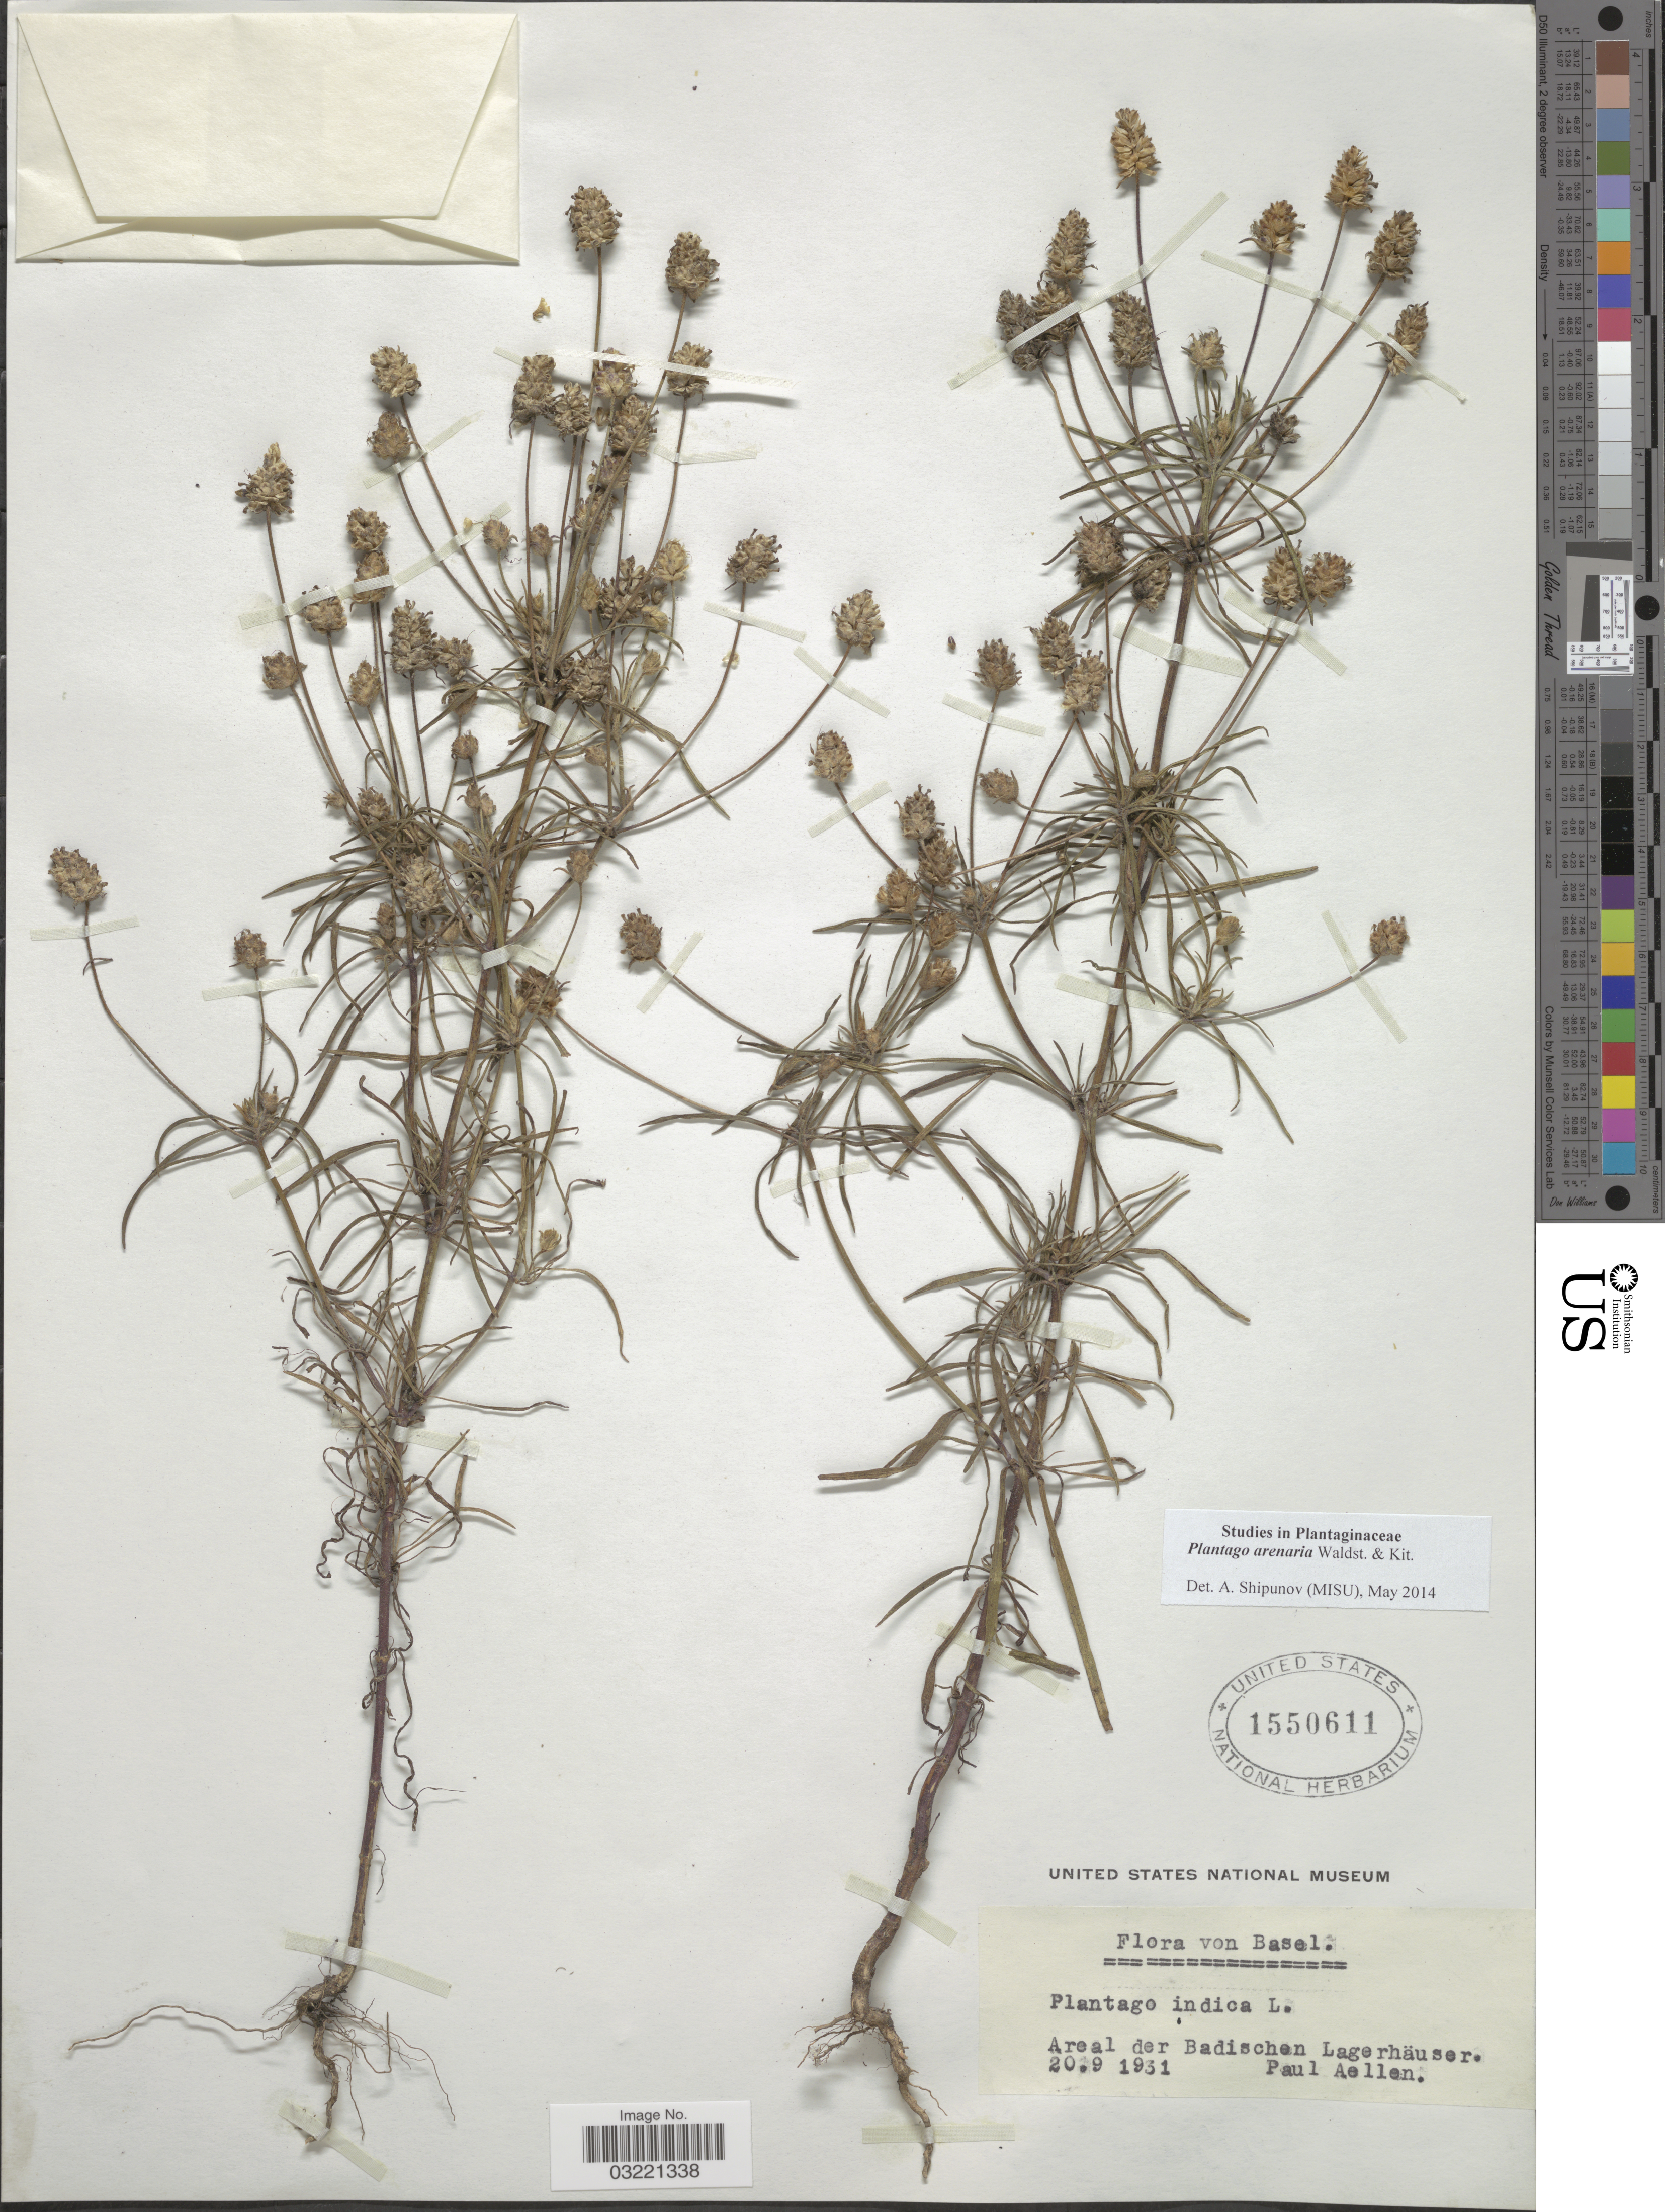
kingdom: Plantae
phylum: Tracheophyta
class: Magnoliopsida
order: Lamiales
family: Plantaginaceae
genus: Plantago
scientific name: Plantago arenaria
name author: Waldst. & Kit.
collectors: P. Aellen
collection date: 1931-09-20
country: Switzerland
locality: Basel. Areal der Badischen Lagerhäuser.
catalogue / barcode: US 1550611